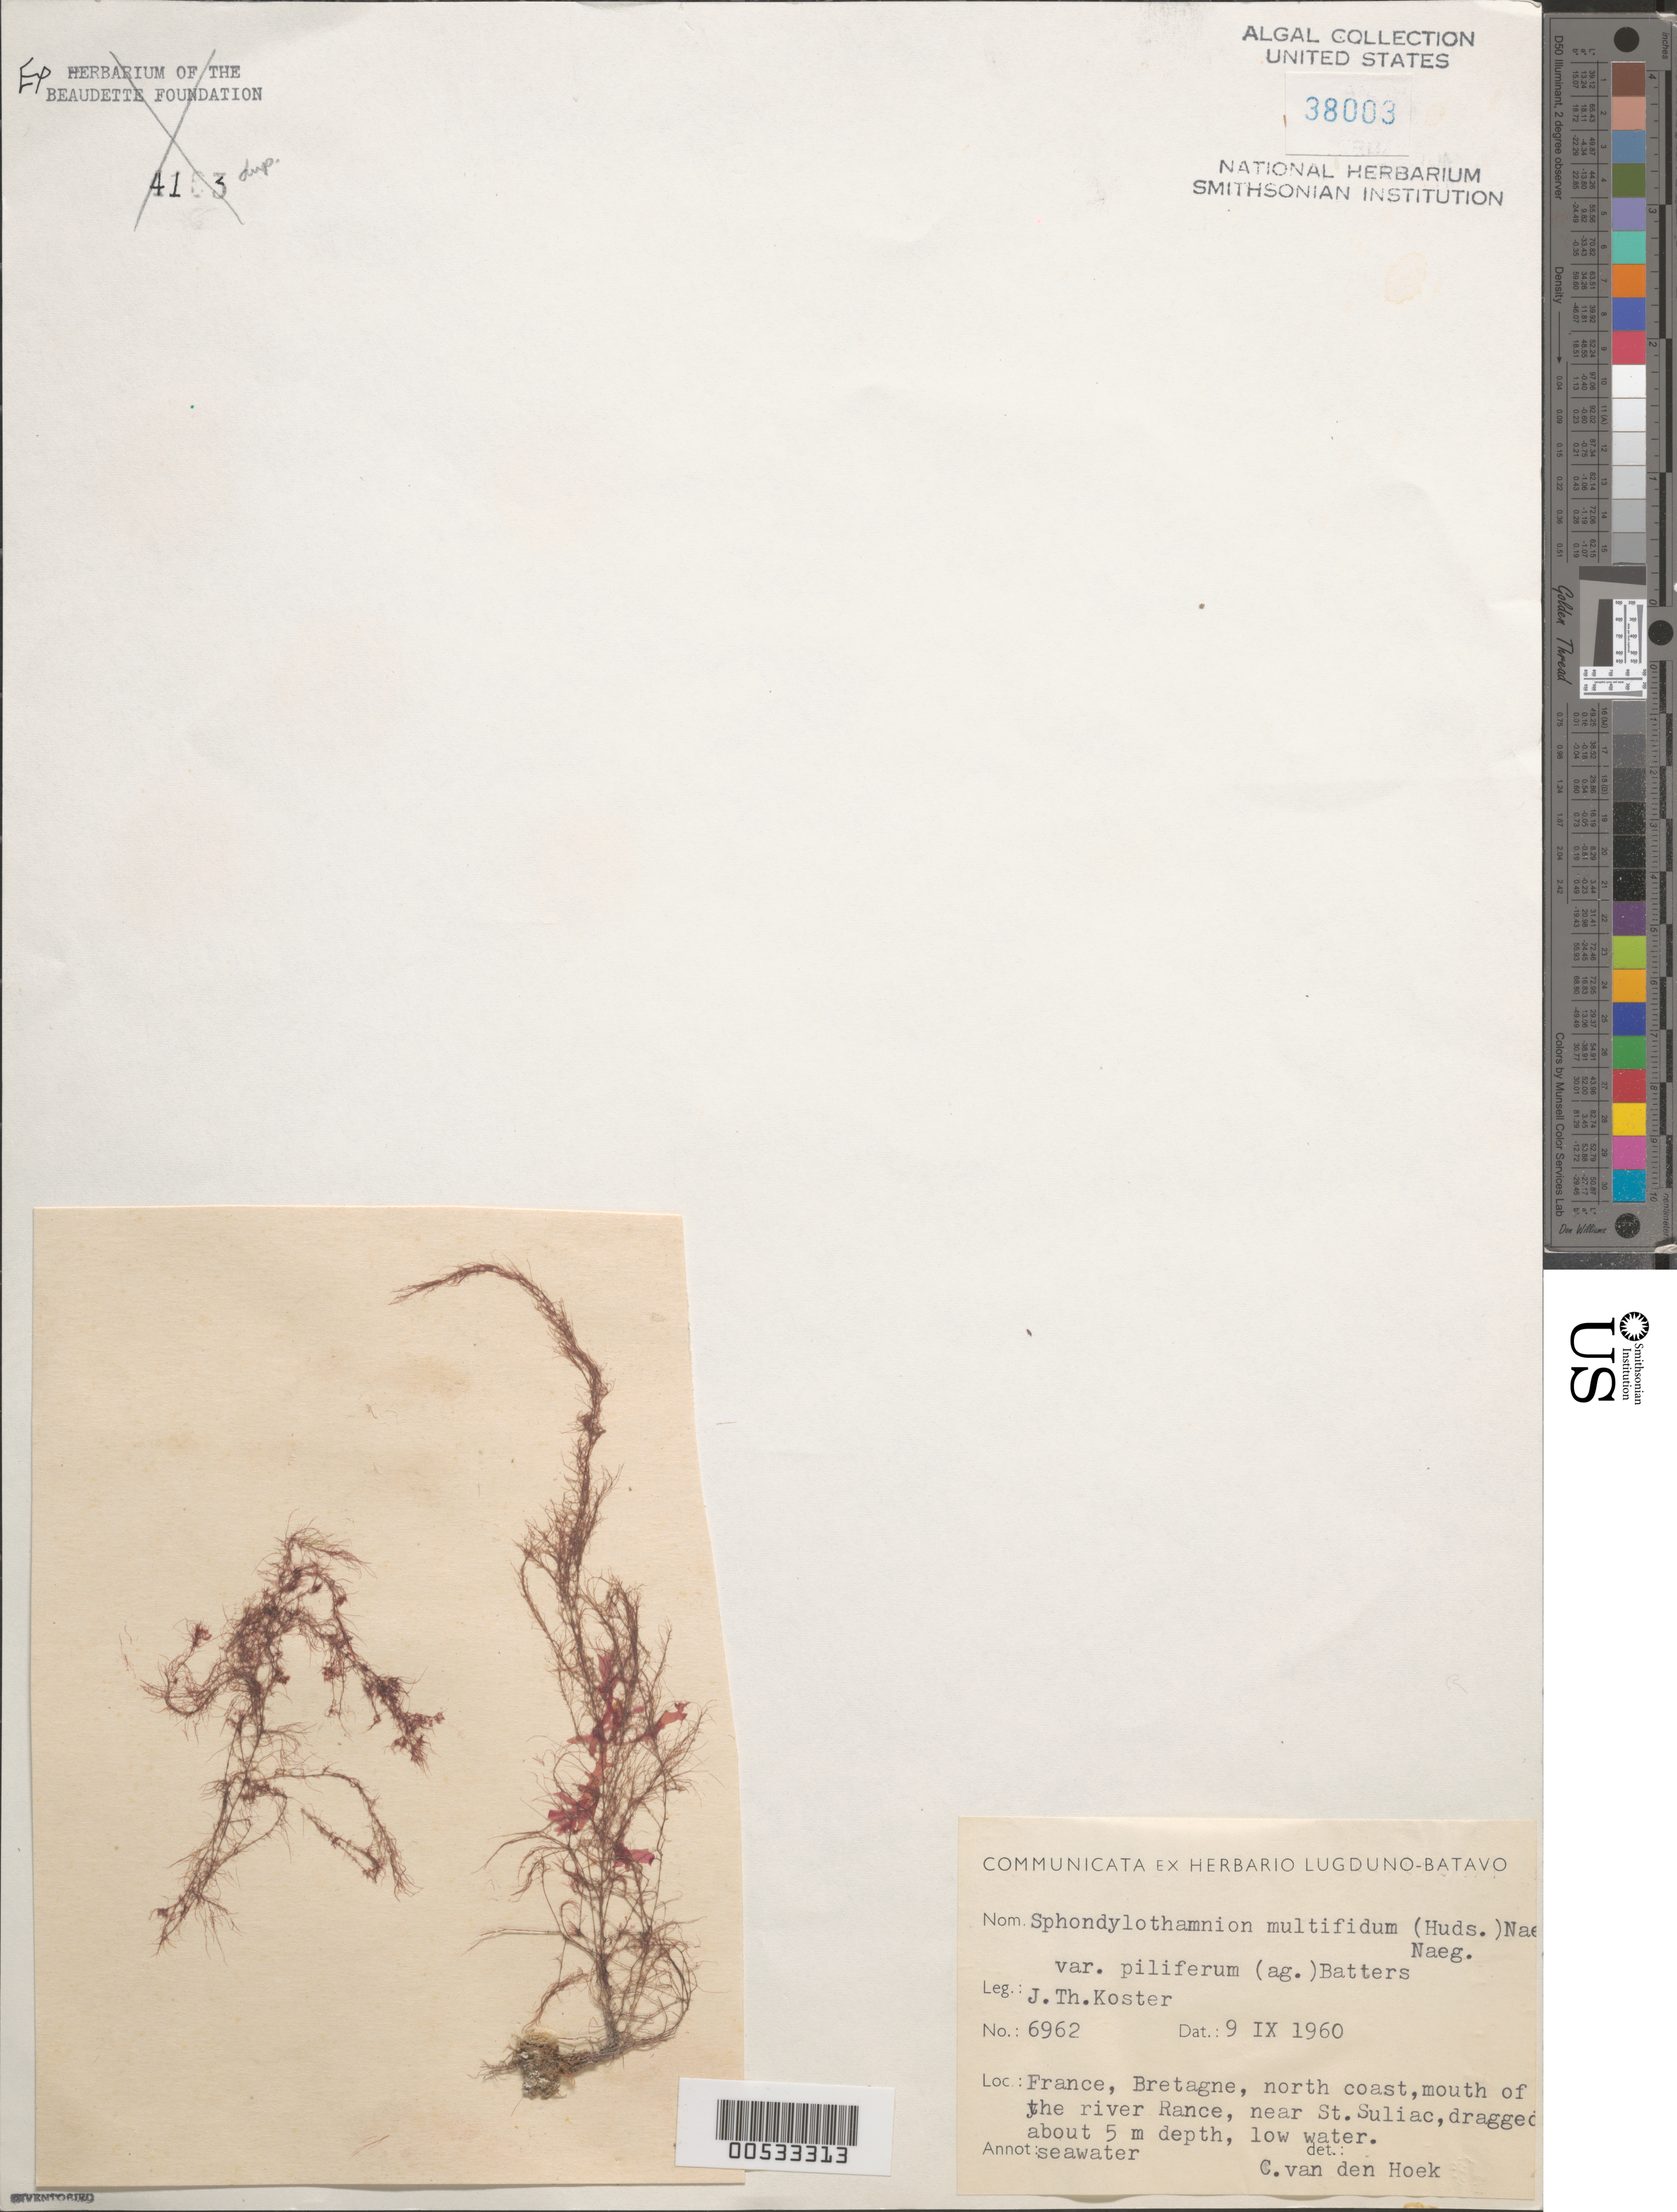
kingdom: Plantae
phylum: Rhodophyta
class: Florideophyceae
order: Ceramiales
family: Wrangeliaceae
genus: Sphondylothamnion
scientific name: Sphondylothamnion multifidum var. piliferum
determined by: Hoek, C. van den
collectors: J. Koster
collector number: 6962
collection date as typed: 09 Sep 1960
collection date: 1960-09-09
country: France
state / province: Bretagne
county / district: Ille-et-Vilaine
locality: Rance River mouth, near St. Suliac, Brittany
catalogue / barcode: US 38003